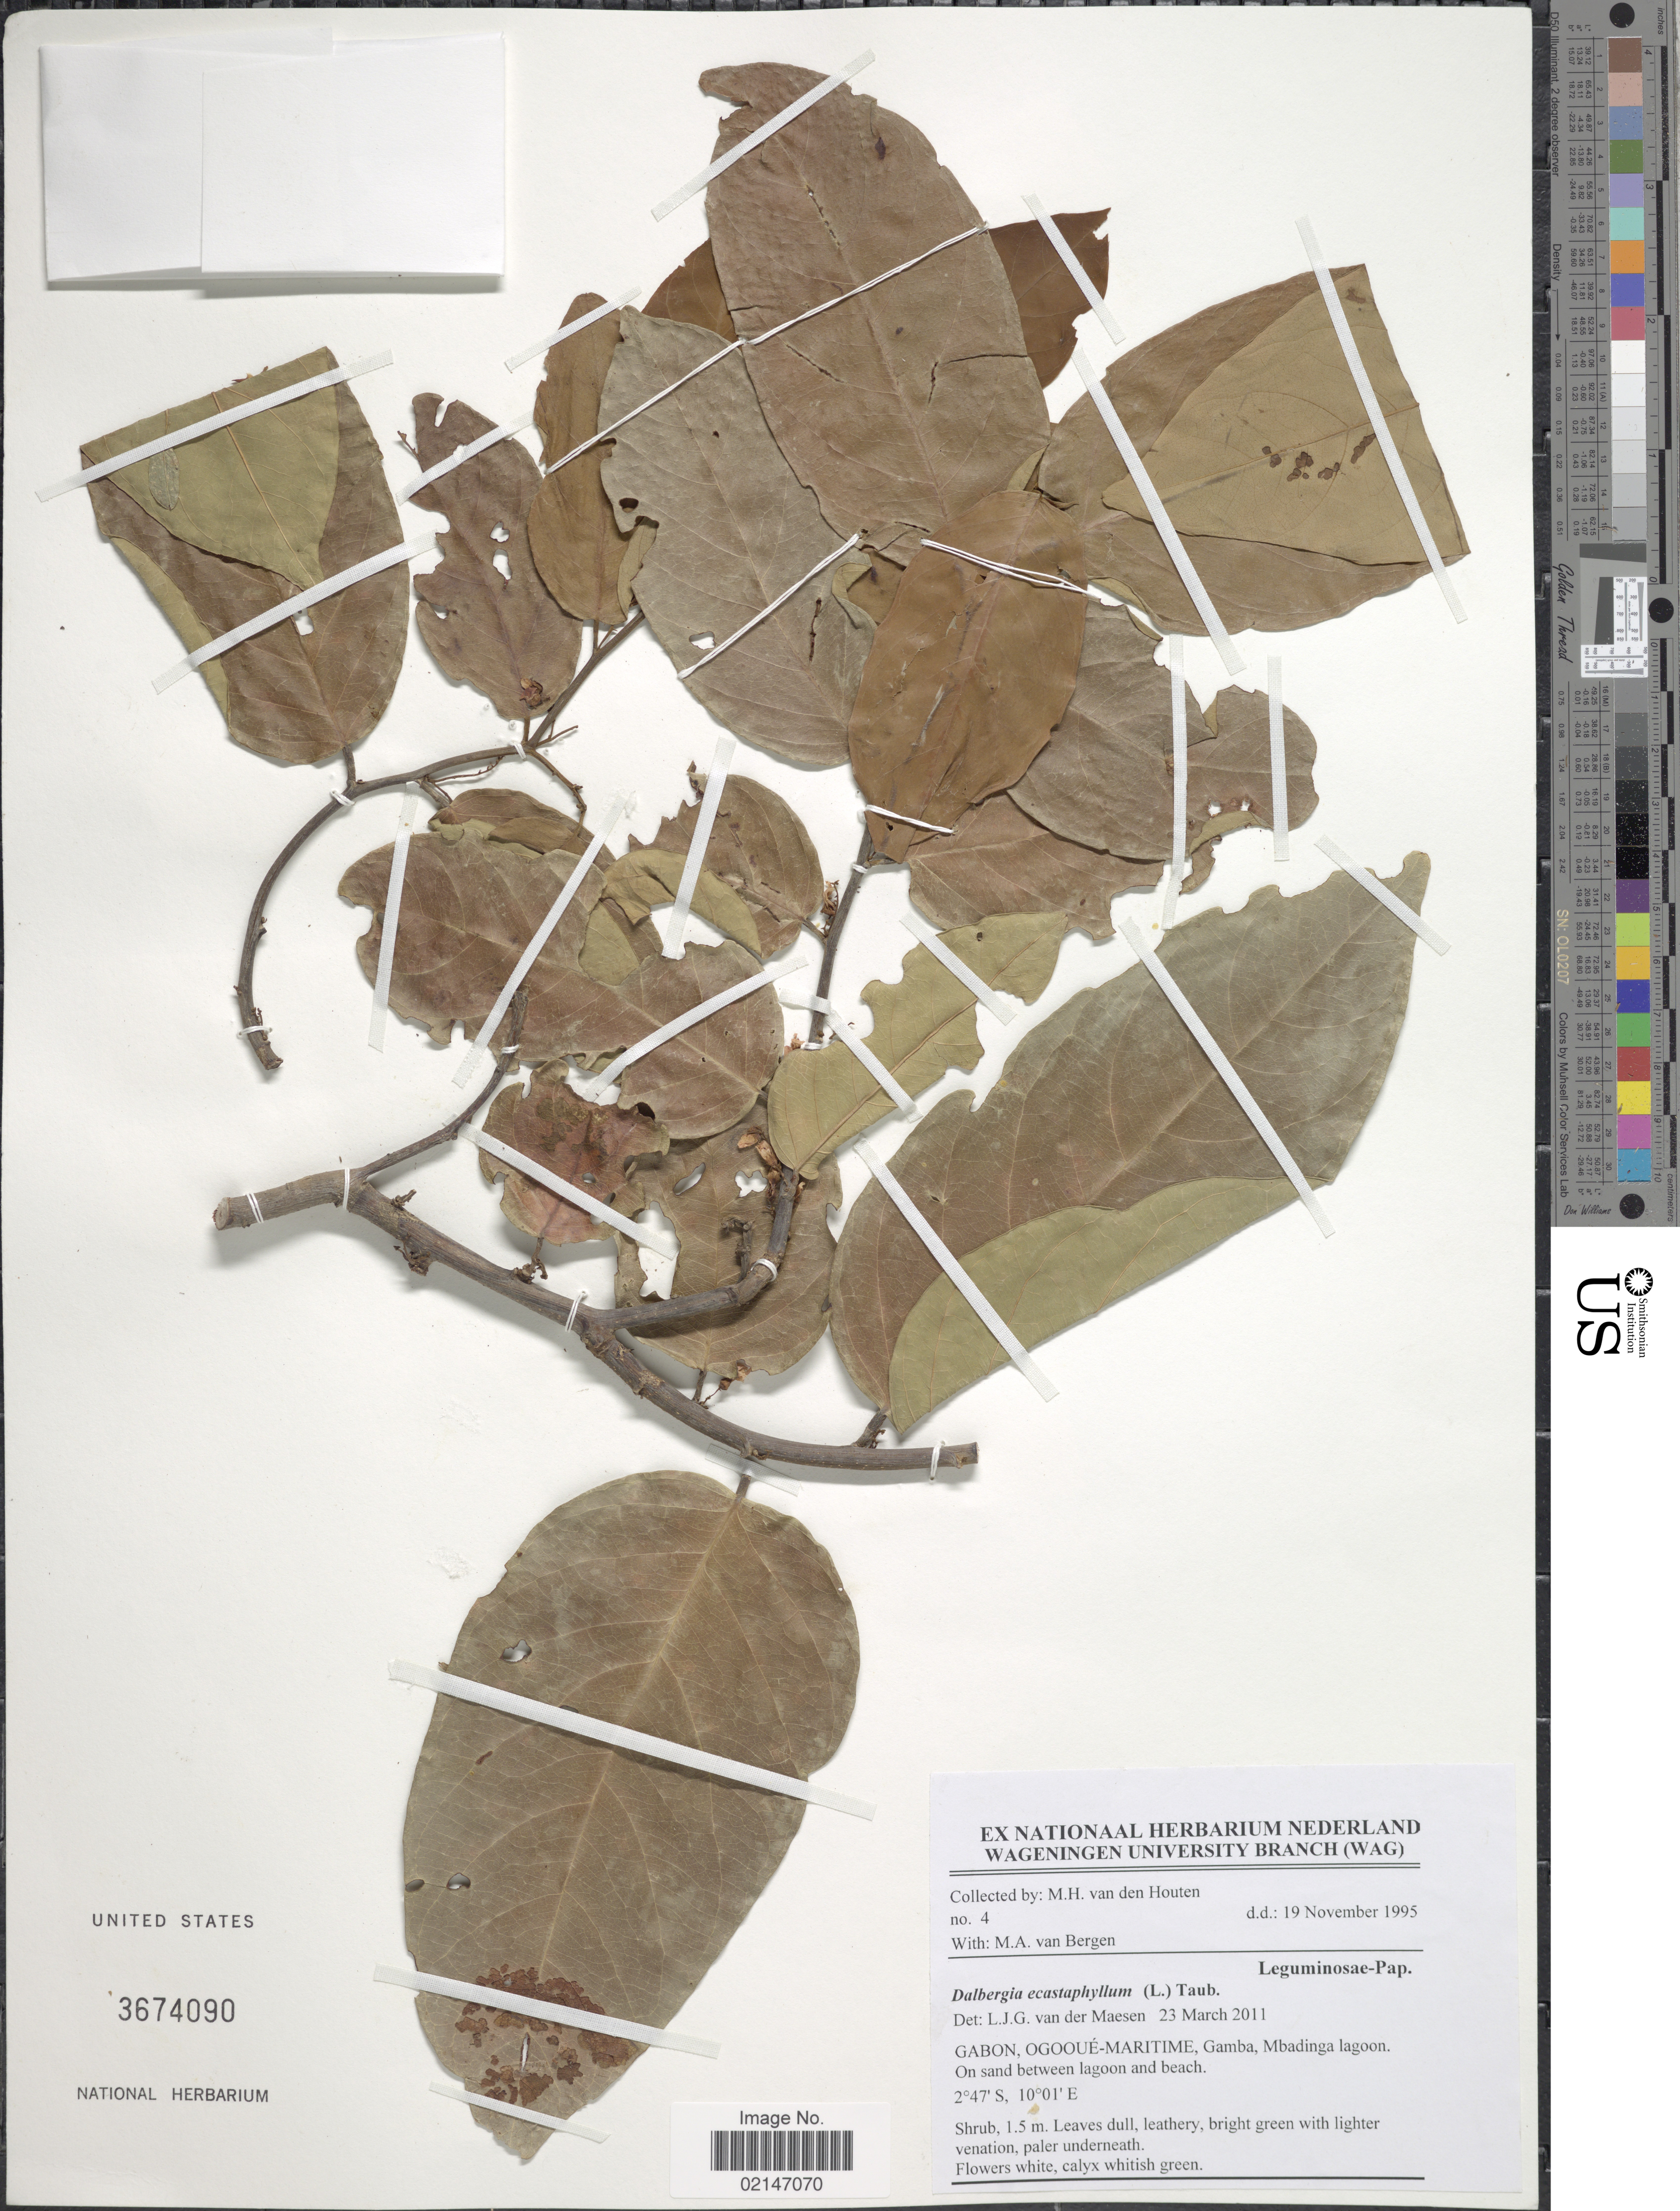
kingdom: Plantae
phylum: Tracheophyta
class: Magnoliopsida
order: Fabales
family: Fabaceae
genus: Dalbergia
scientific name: Dalbergia ecastaphyllum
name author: (L.) Taub.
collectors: M. van den Houten & M. van Bergen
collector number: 4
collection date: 1995-11-19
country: Gabon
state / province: Ogooue-Maritime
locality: Gamba, Mbadinga lagoon, on sand between lagoon and beach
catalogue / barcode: US 3674090